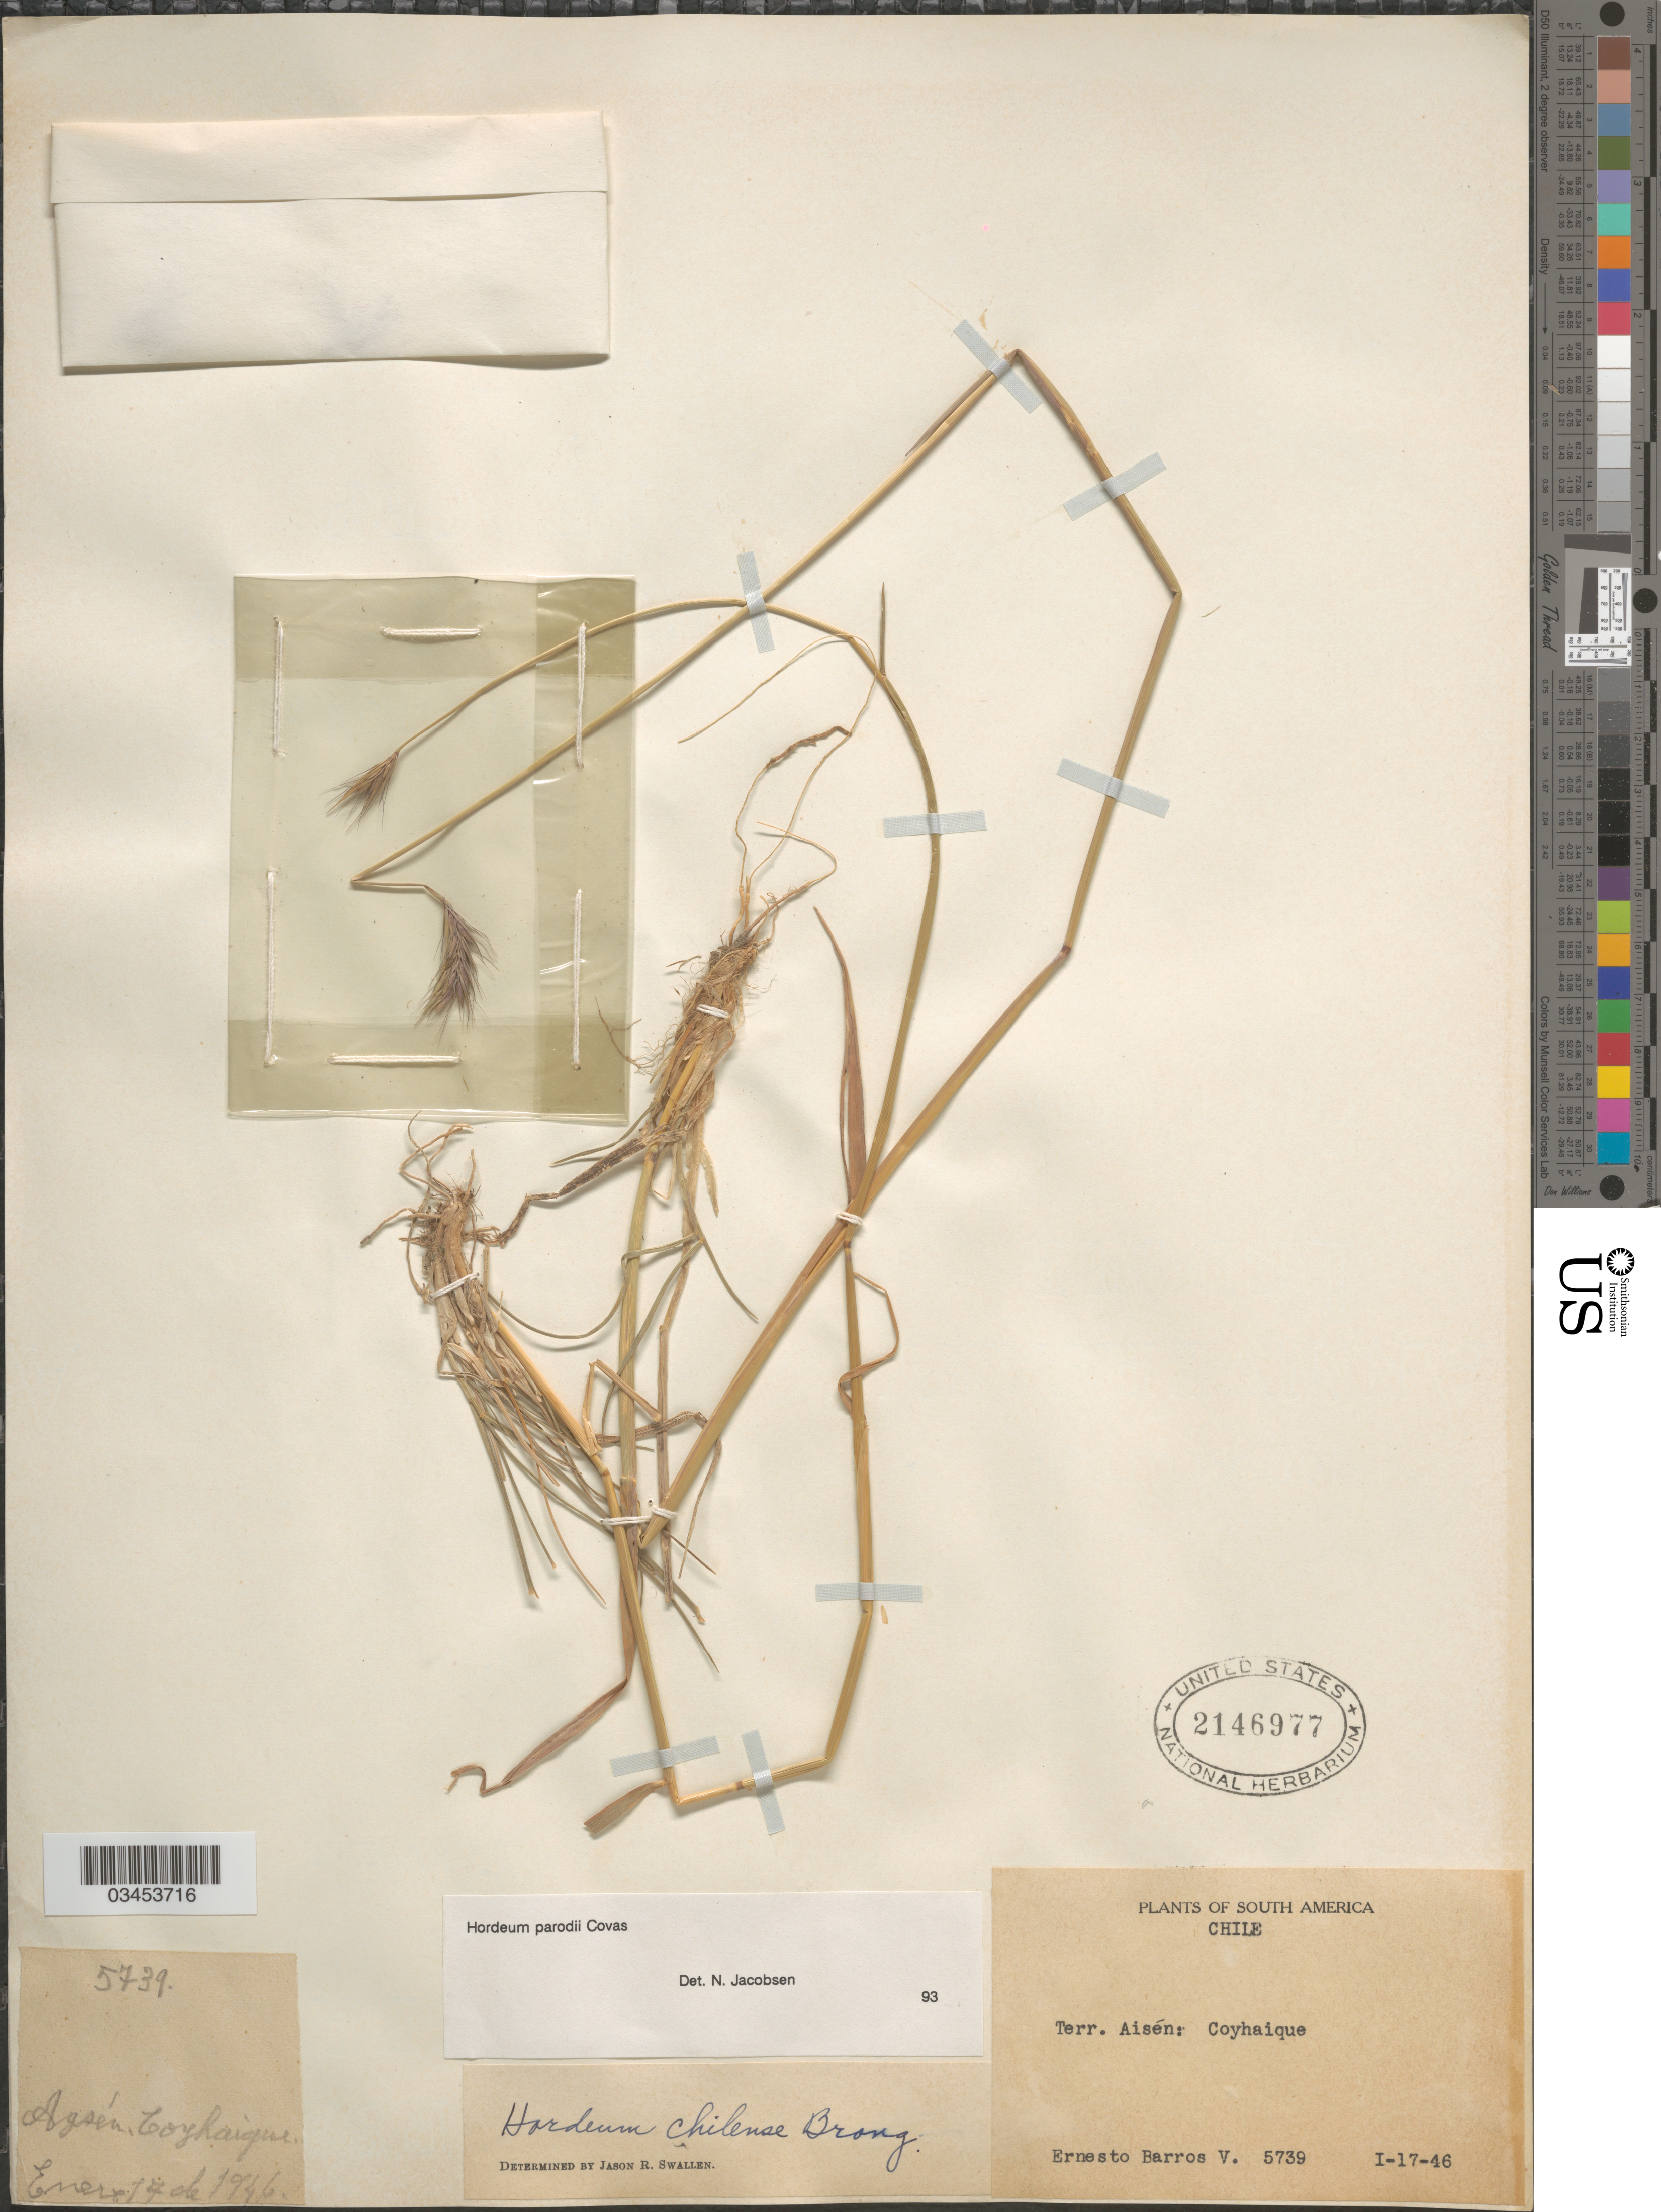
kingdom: Plantae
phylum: Tracheophyta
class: Liliopsida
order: Poales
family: Poaceae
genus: Hordeum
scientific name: Hordeum parodii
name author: Covas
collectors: E. Barros V.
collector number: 5739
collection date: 1946-01-17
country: Chile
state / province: Aisén (XI)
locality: Aysèn: Coyhaique.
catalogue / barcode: US 2146977